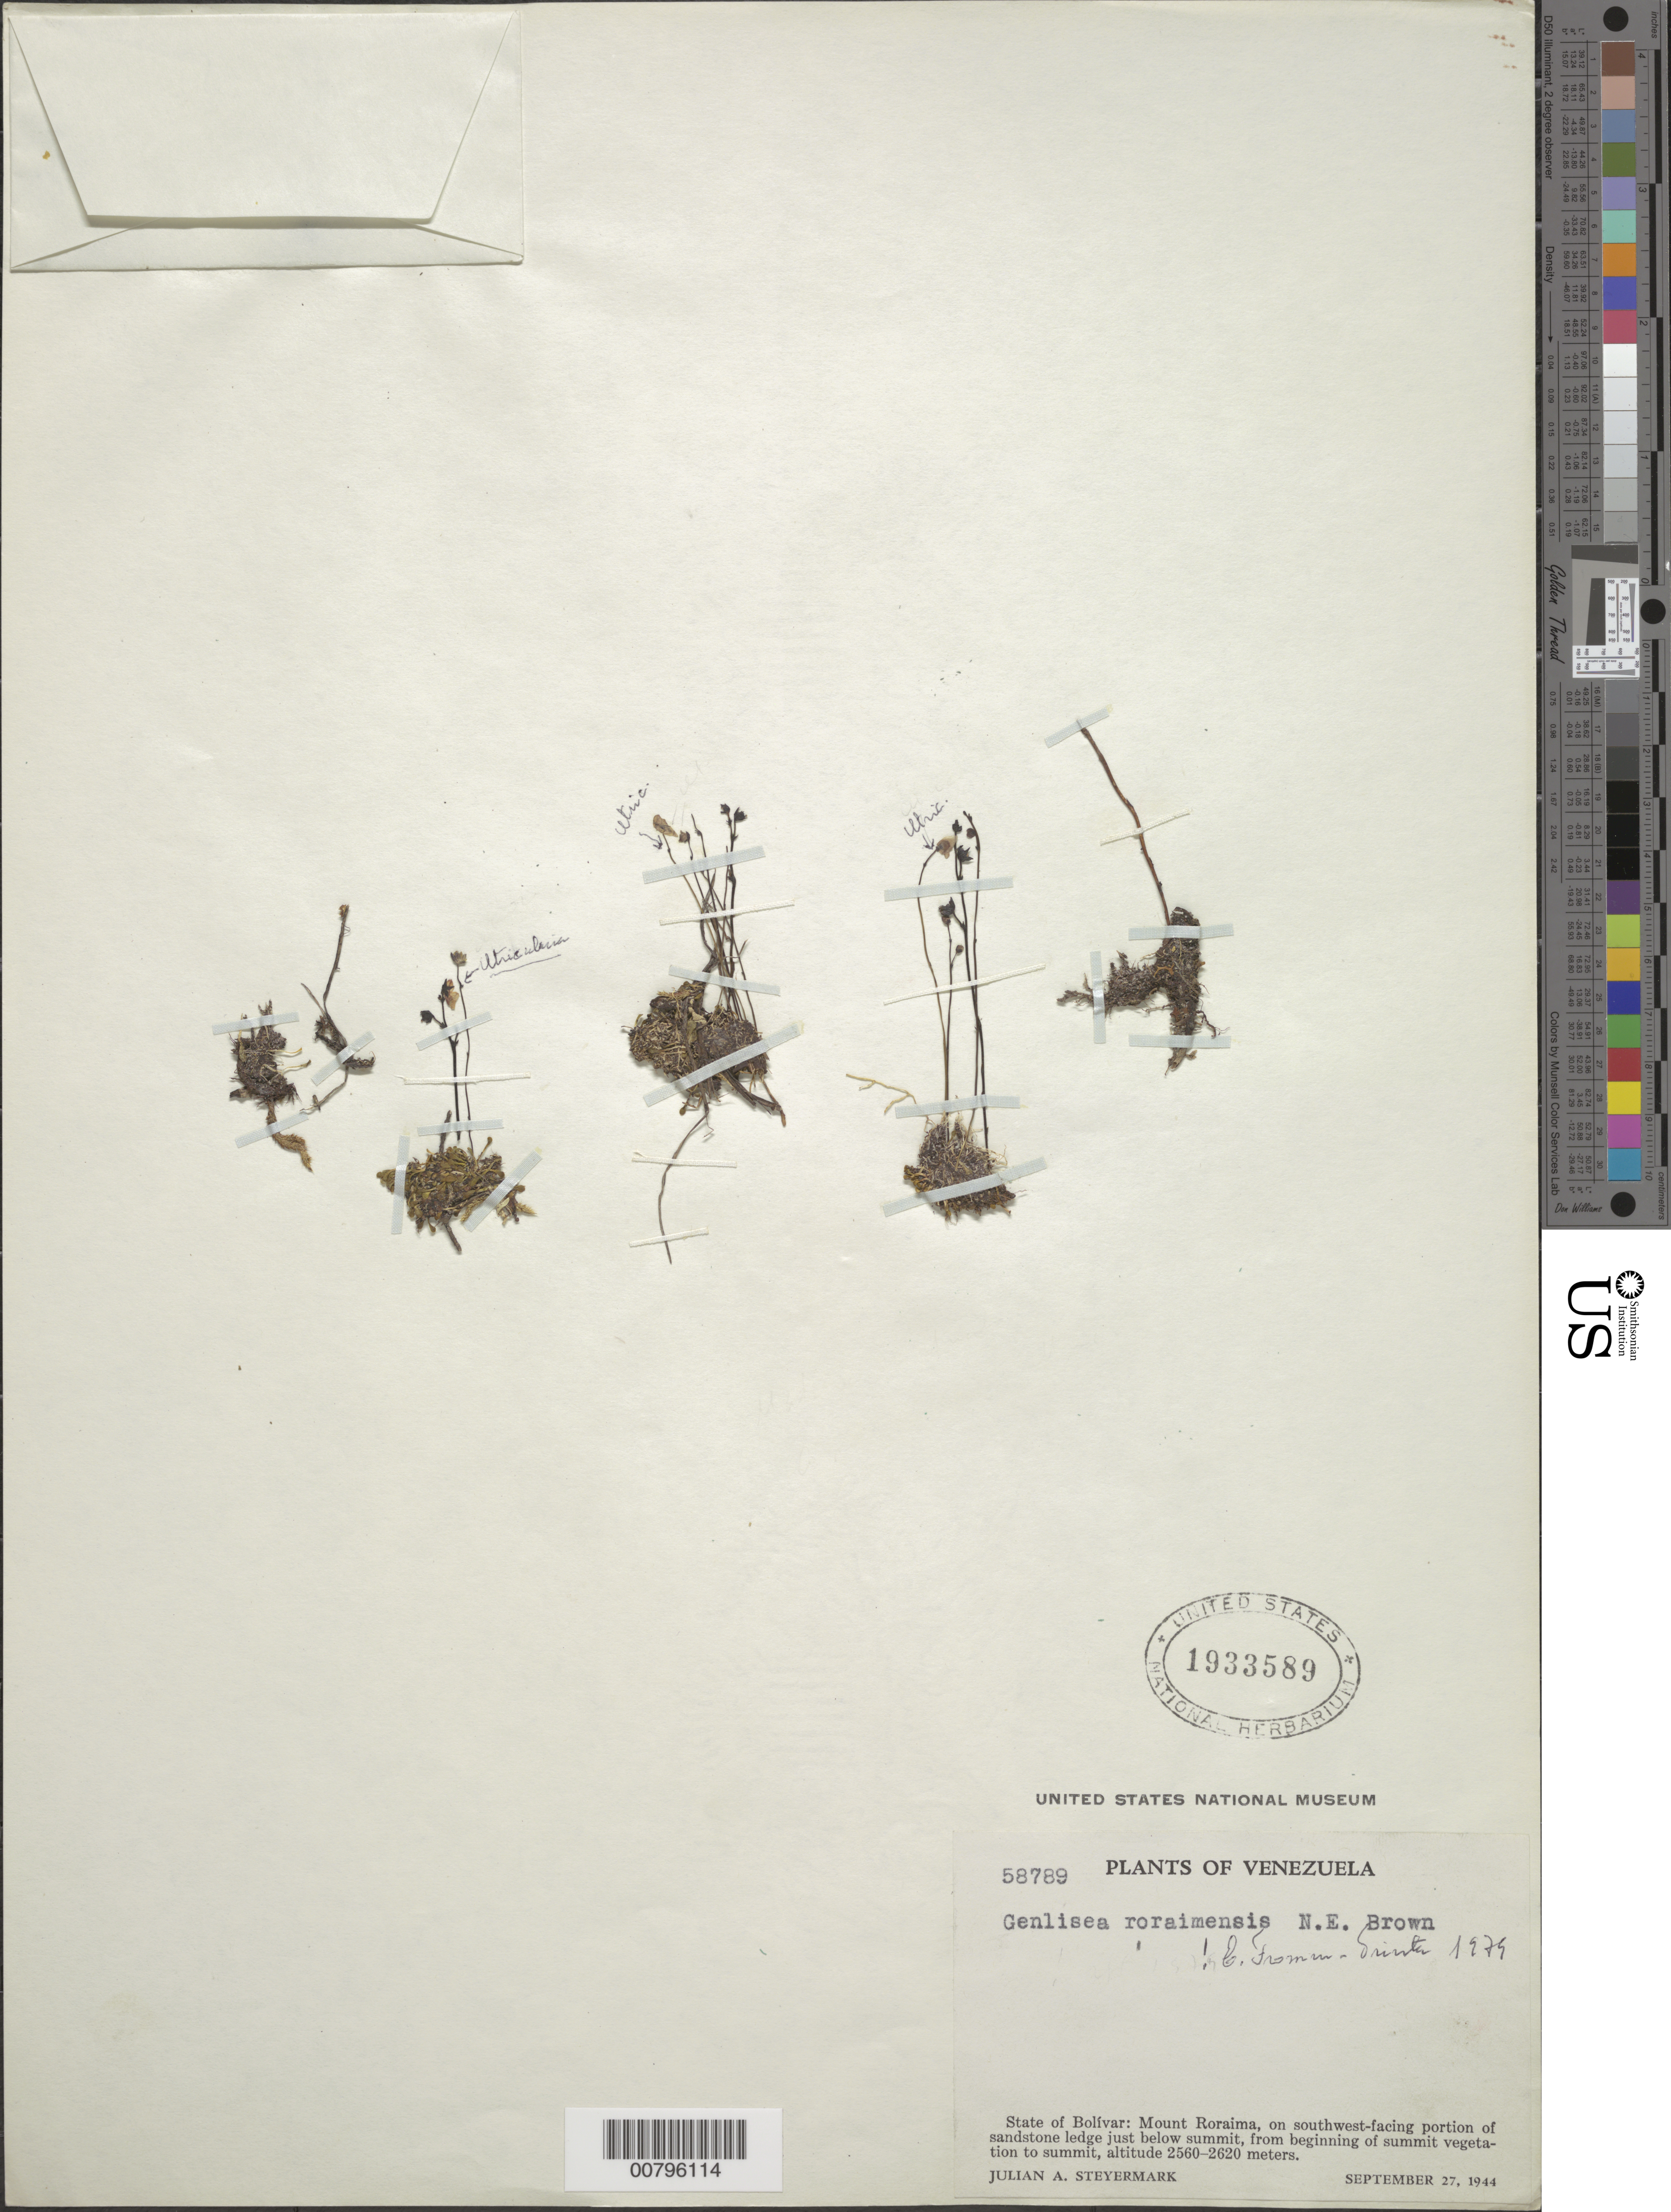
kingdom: Plantae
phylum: Tracheophyta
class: Magnoliopsida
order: Lamiales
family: Lentibulariaceae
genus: Genlisea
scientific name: Genlisea roraimensis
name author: N.E. Br.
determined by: Fromm-Trinta, E.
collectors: J. Steyermark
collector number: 58789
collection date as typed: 27-Sep-44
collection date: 1944-09-27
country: Venezuela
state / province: Bolívar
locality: Mt. Roraima, SW-facing portion just below summit, from beginning of summit vegetation to summit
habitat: SW facing sandstone ledge, crevices of rock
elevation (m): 2560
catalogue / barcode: US 1933589